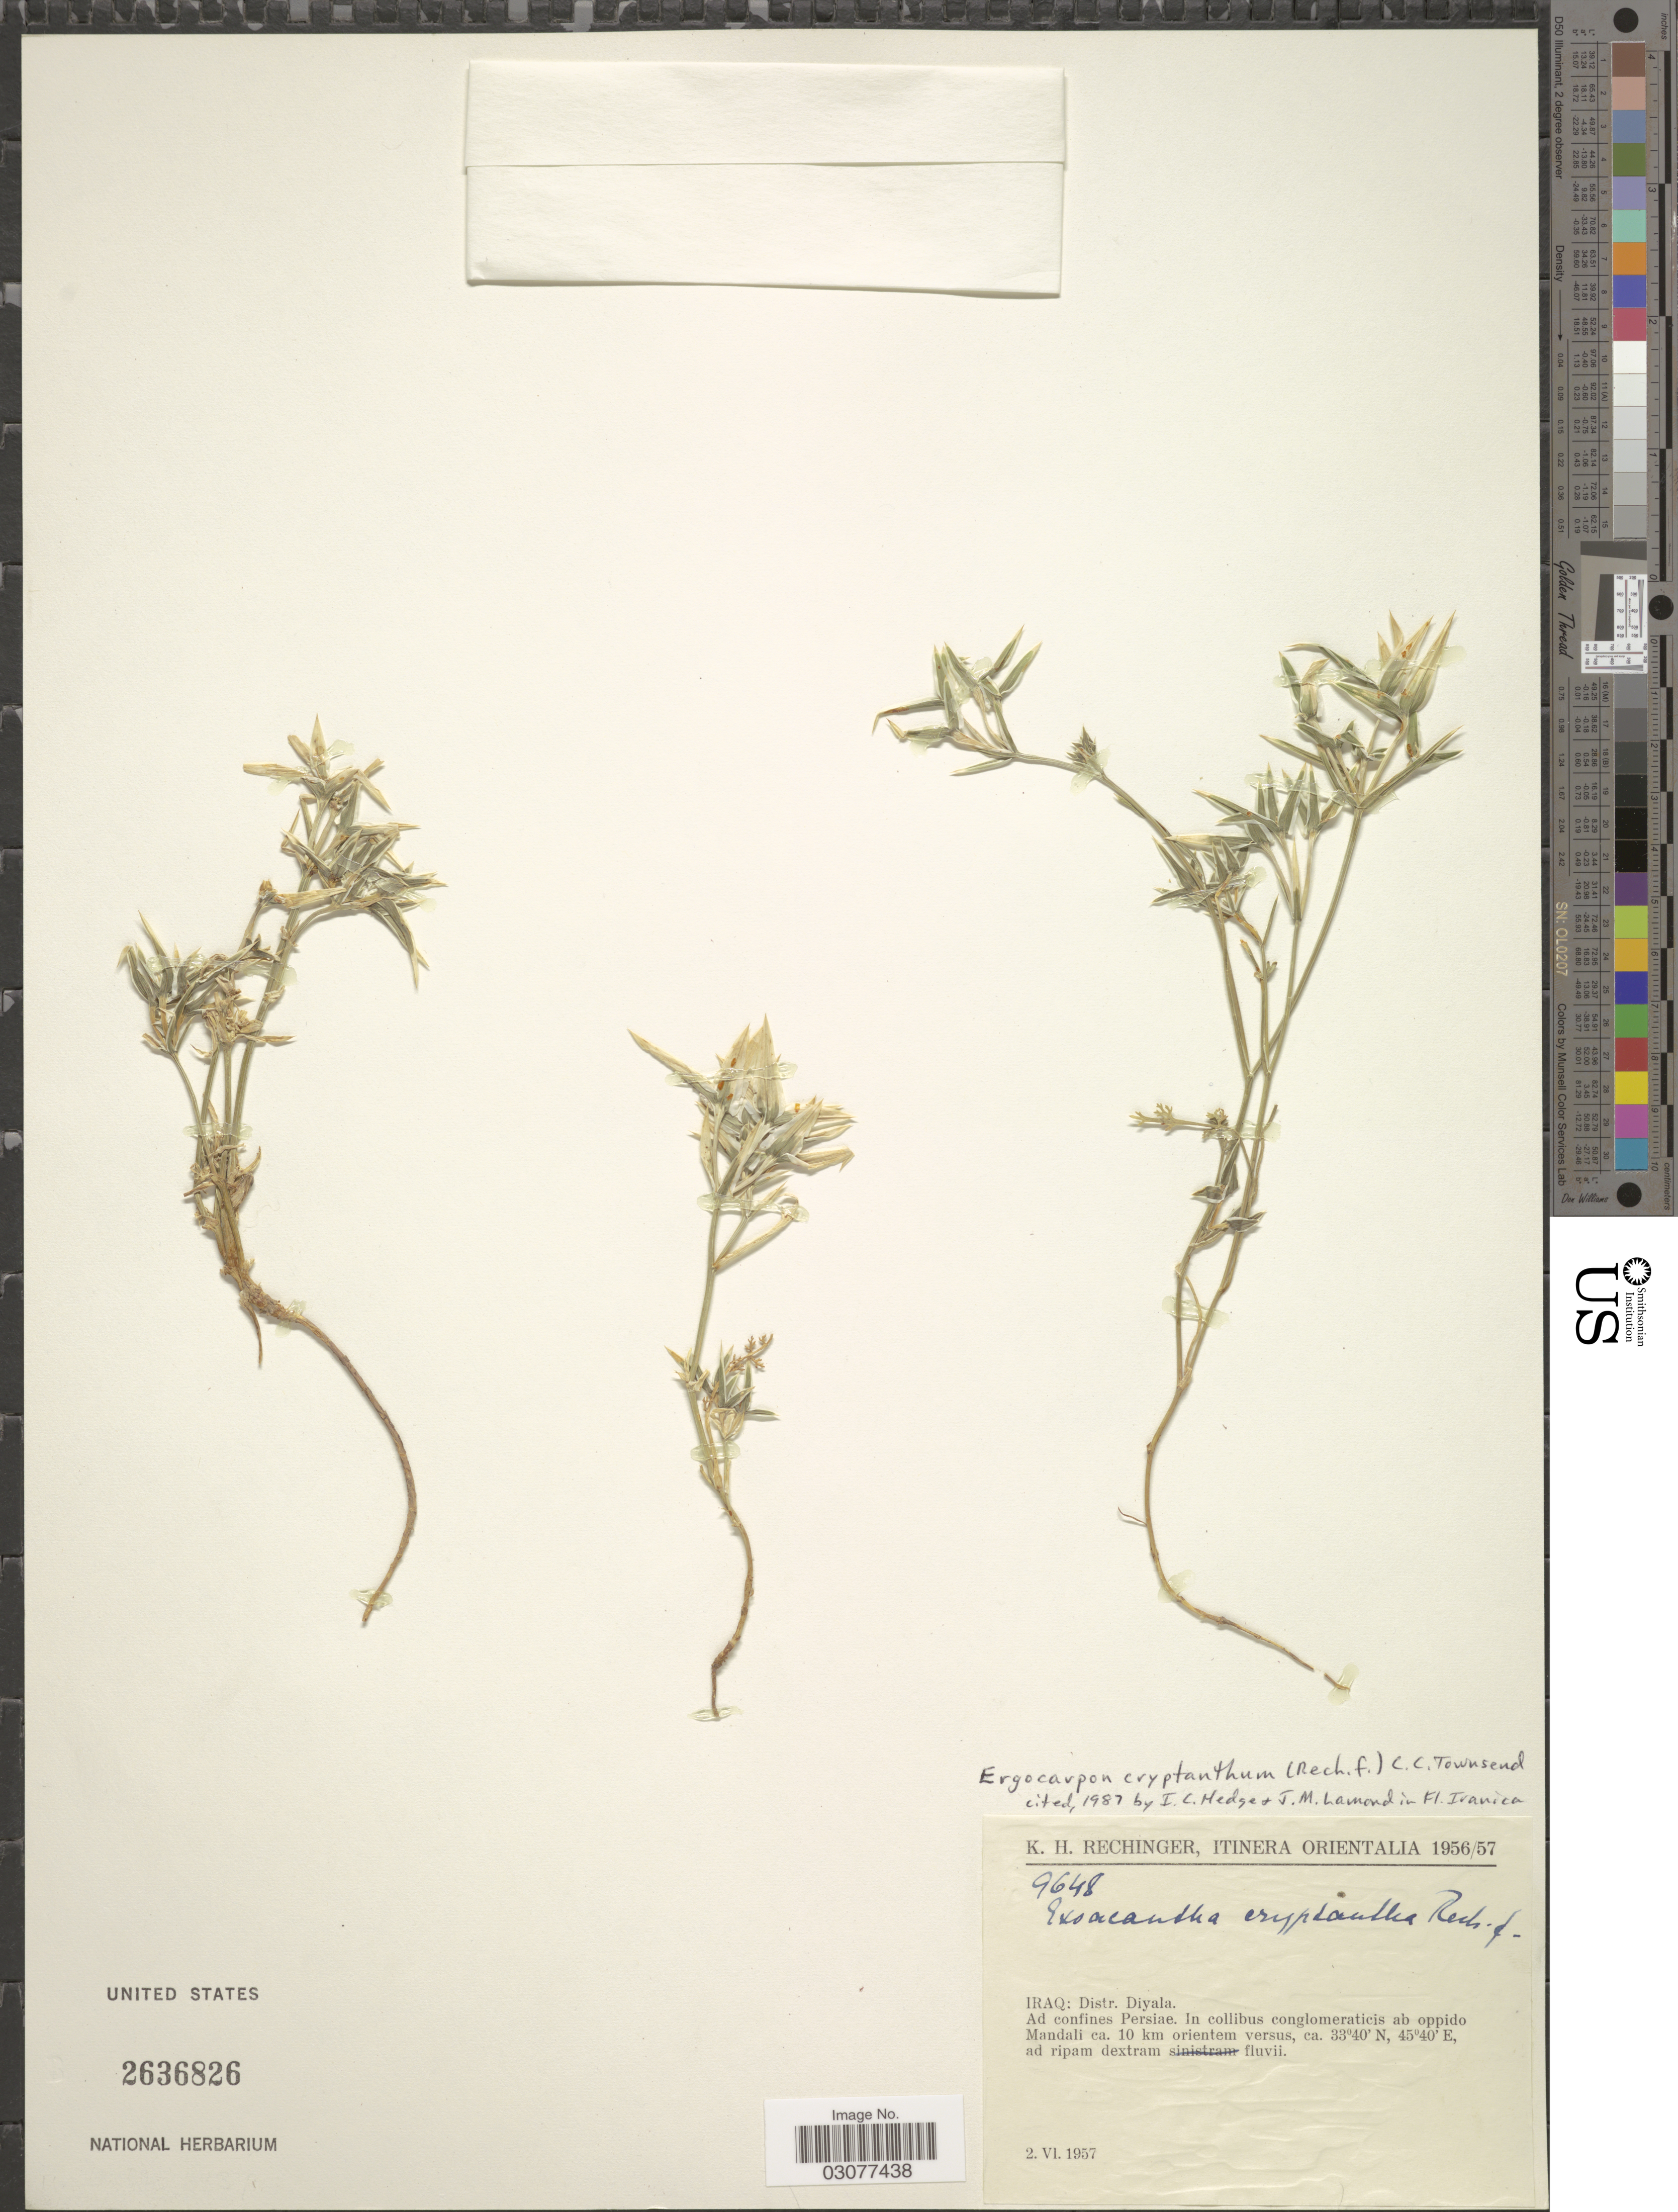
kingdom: Plantae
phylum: Tracheophyta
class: Magnoliopsida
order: Apiales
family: Apiaceae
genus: Ergocarpon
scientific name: Ergocarpon cryptanthum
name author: (Rech. f.) C. C. Towns.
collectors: K. H. Rechinger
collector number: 9648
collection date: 1957-06-02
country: Iraq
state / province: Diyala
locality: Itinera Orientalia, Distr. Diyala. Ad confines Persiae. In collibus conglomeraticis ab oppido Mandali ca. 10 km orientem versus, ad ripam dextram fluvii.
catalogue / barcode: US 2636826